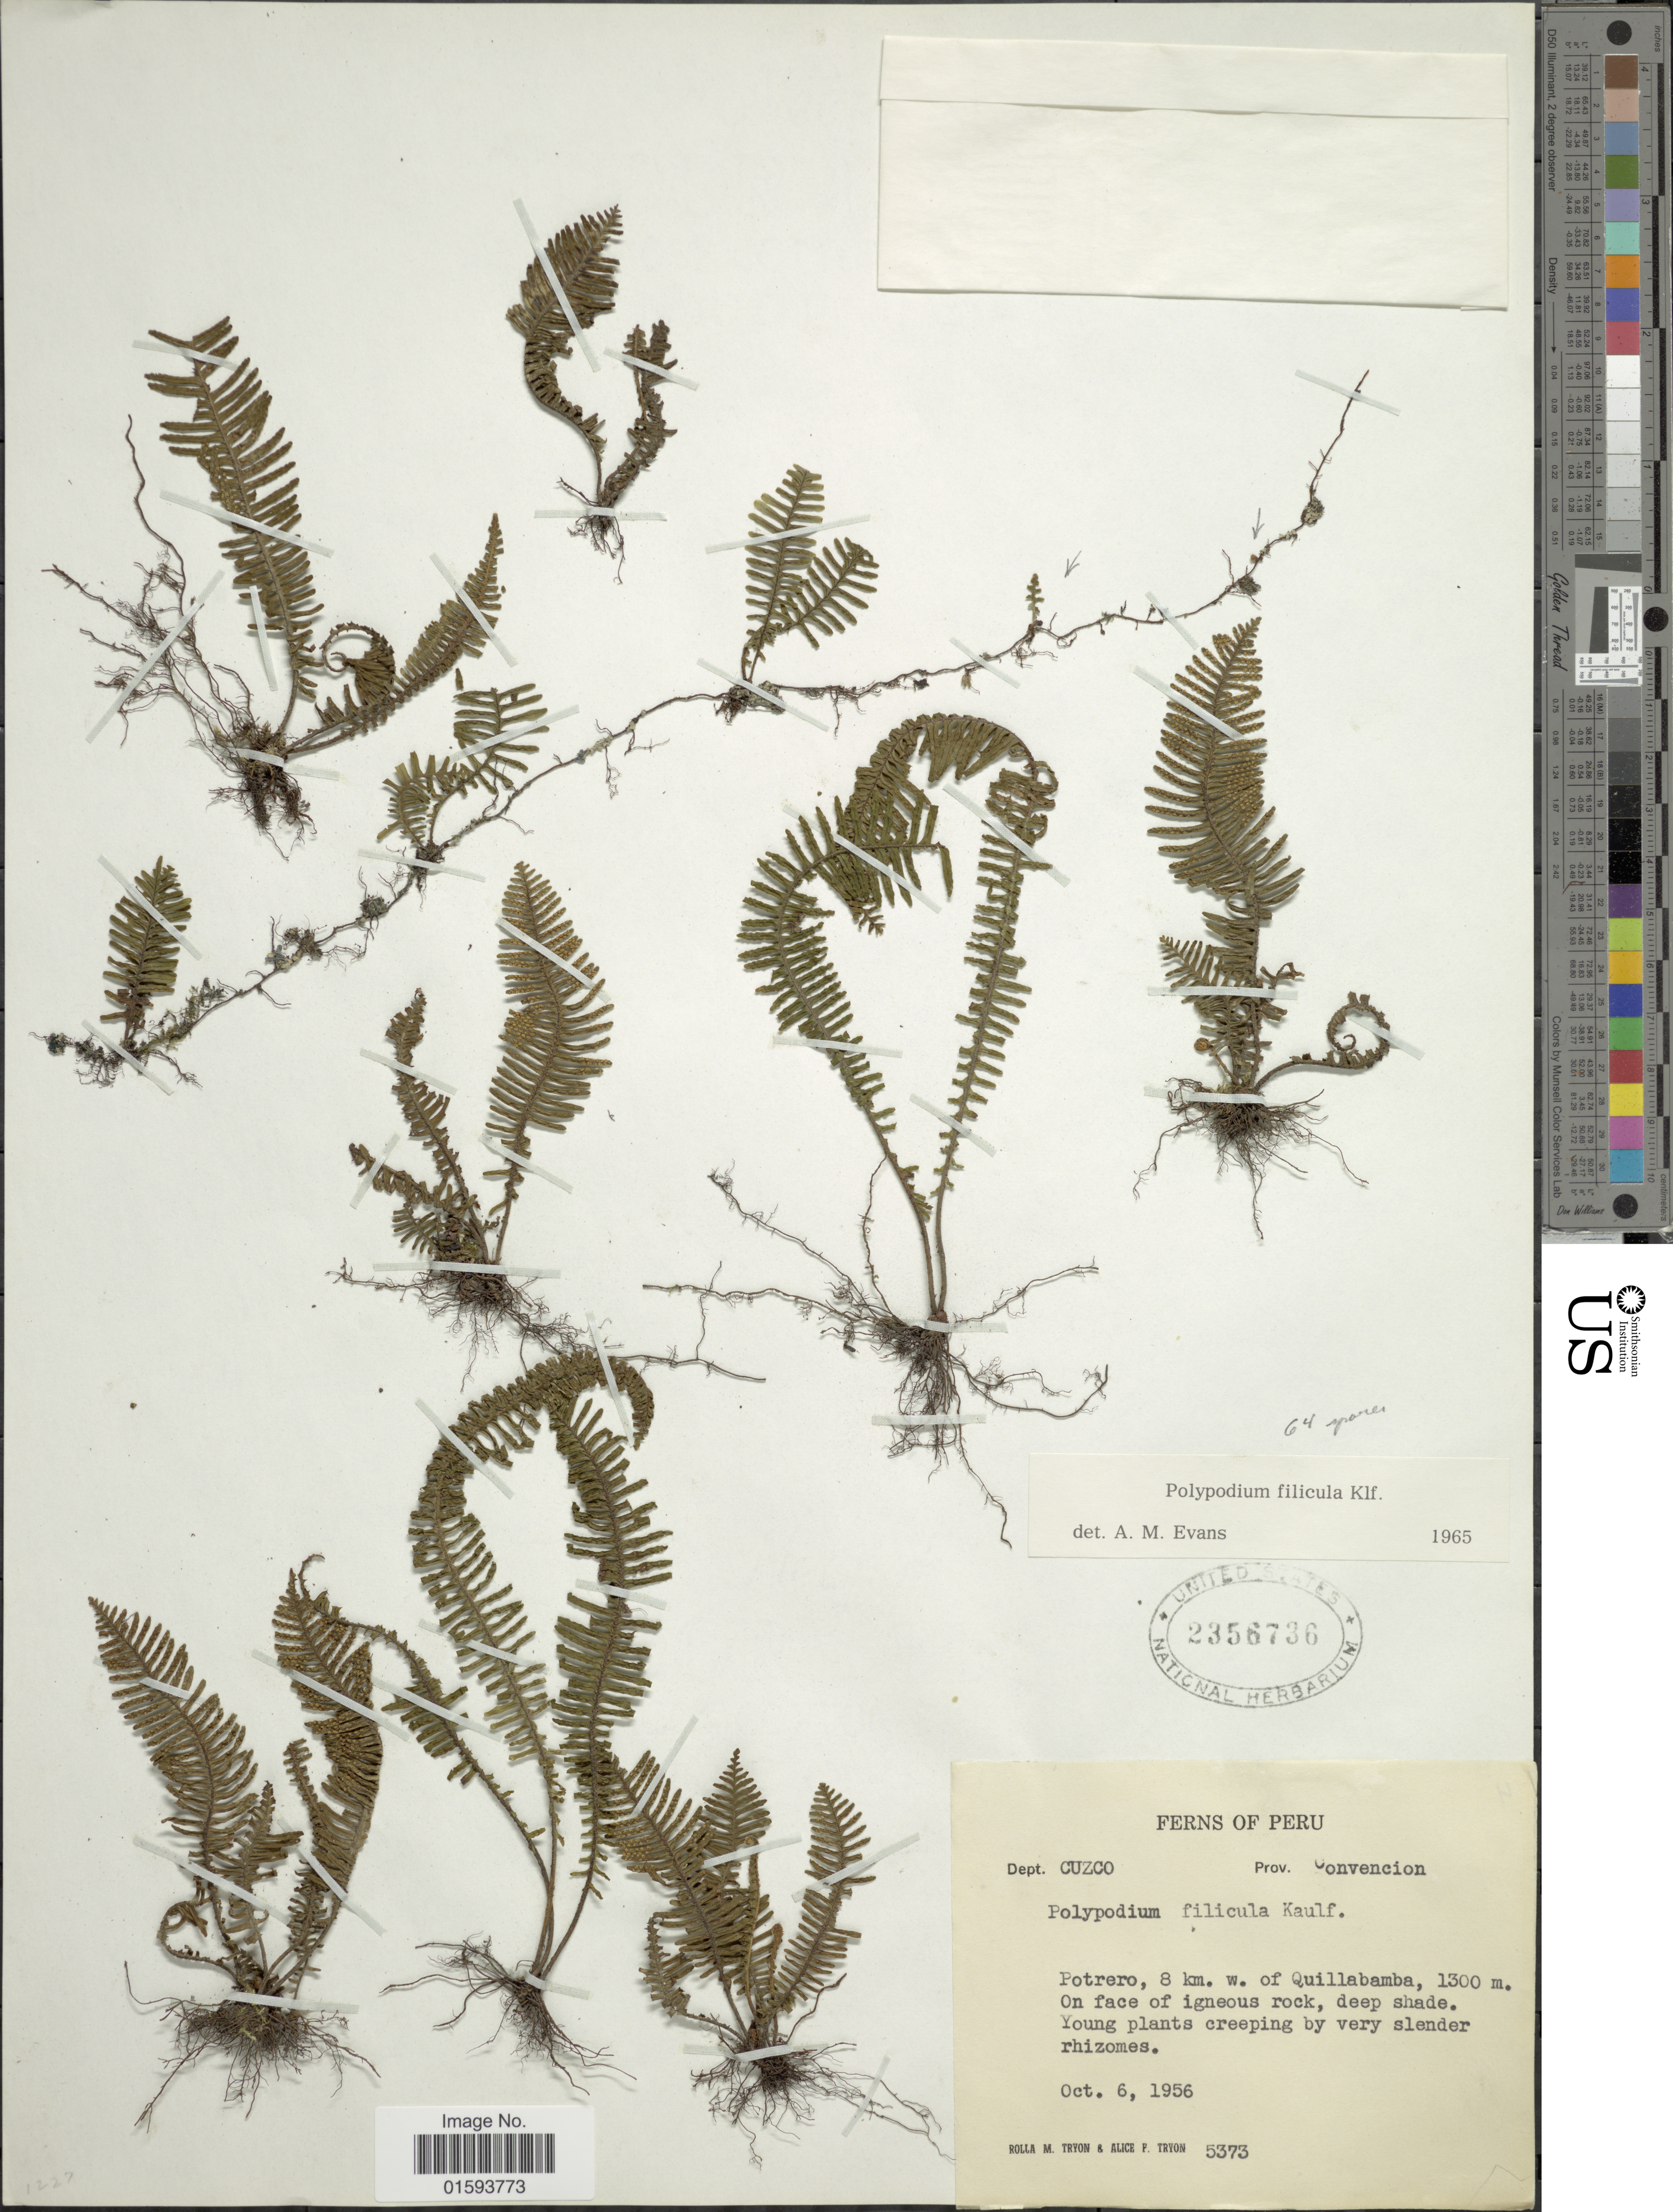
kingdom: Plantae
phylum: Tracheophyta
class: Polypodiopsida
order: Polypodiales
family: Polypodiaceae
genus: Pecluma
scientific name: Pecluma filicula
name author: (Kaulf.) M.G. Price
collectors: R. M. Tryon & A. F. Tryon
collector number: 5373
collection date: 1956-10-06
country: Peru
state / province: Cusco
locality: Dept. Cuzco, Prov. Convencion, Potrero, 8 km. w. of QUillabamba, on face of igneous rock, deep shade.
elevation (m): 1300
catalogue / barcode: US 2356736